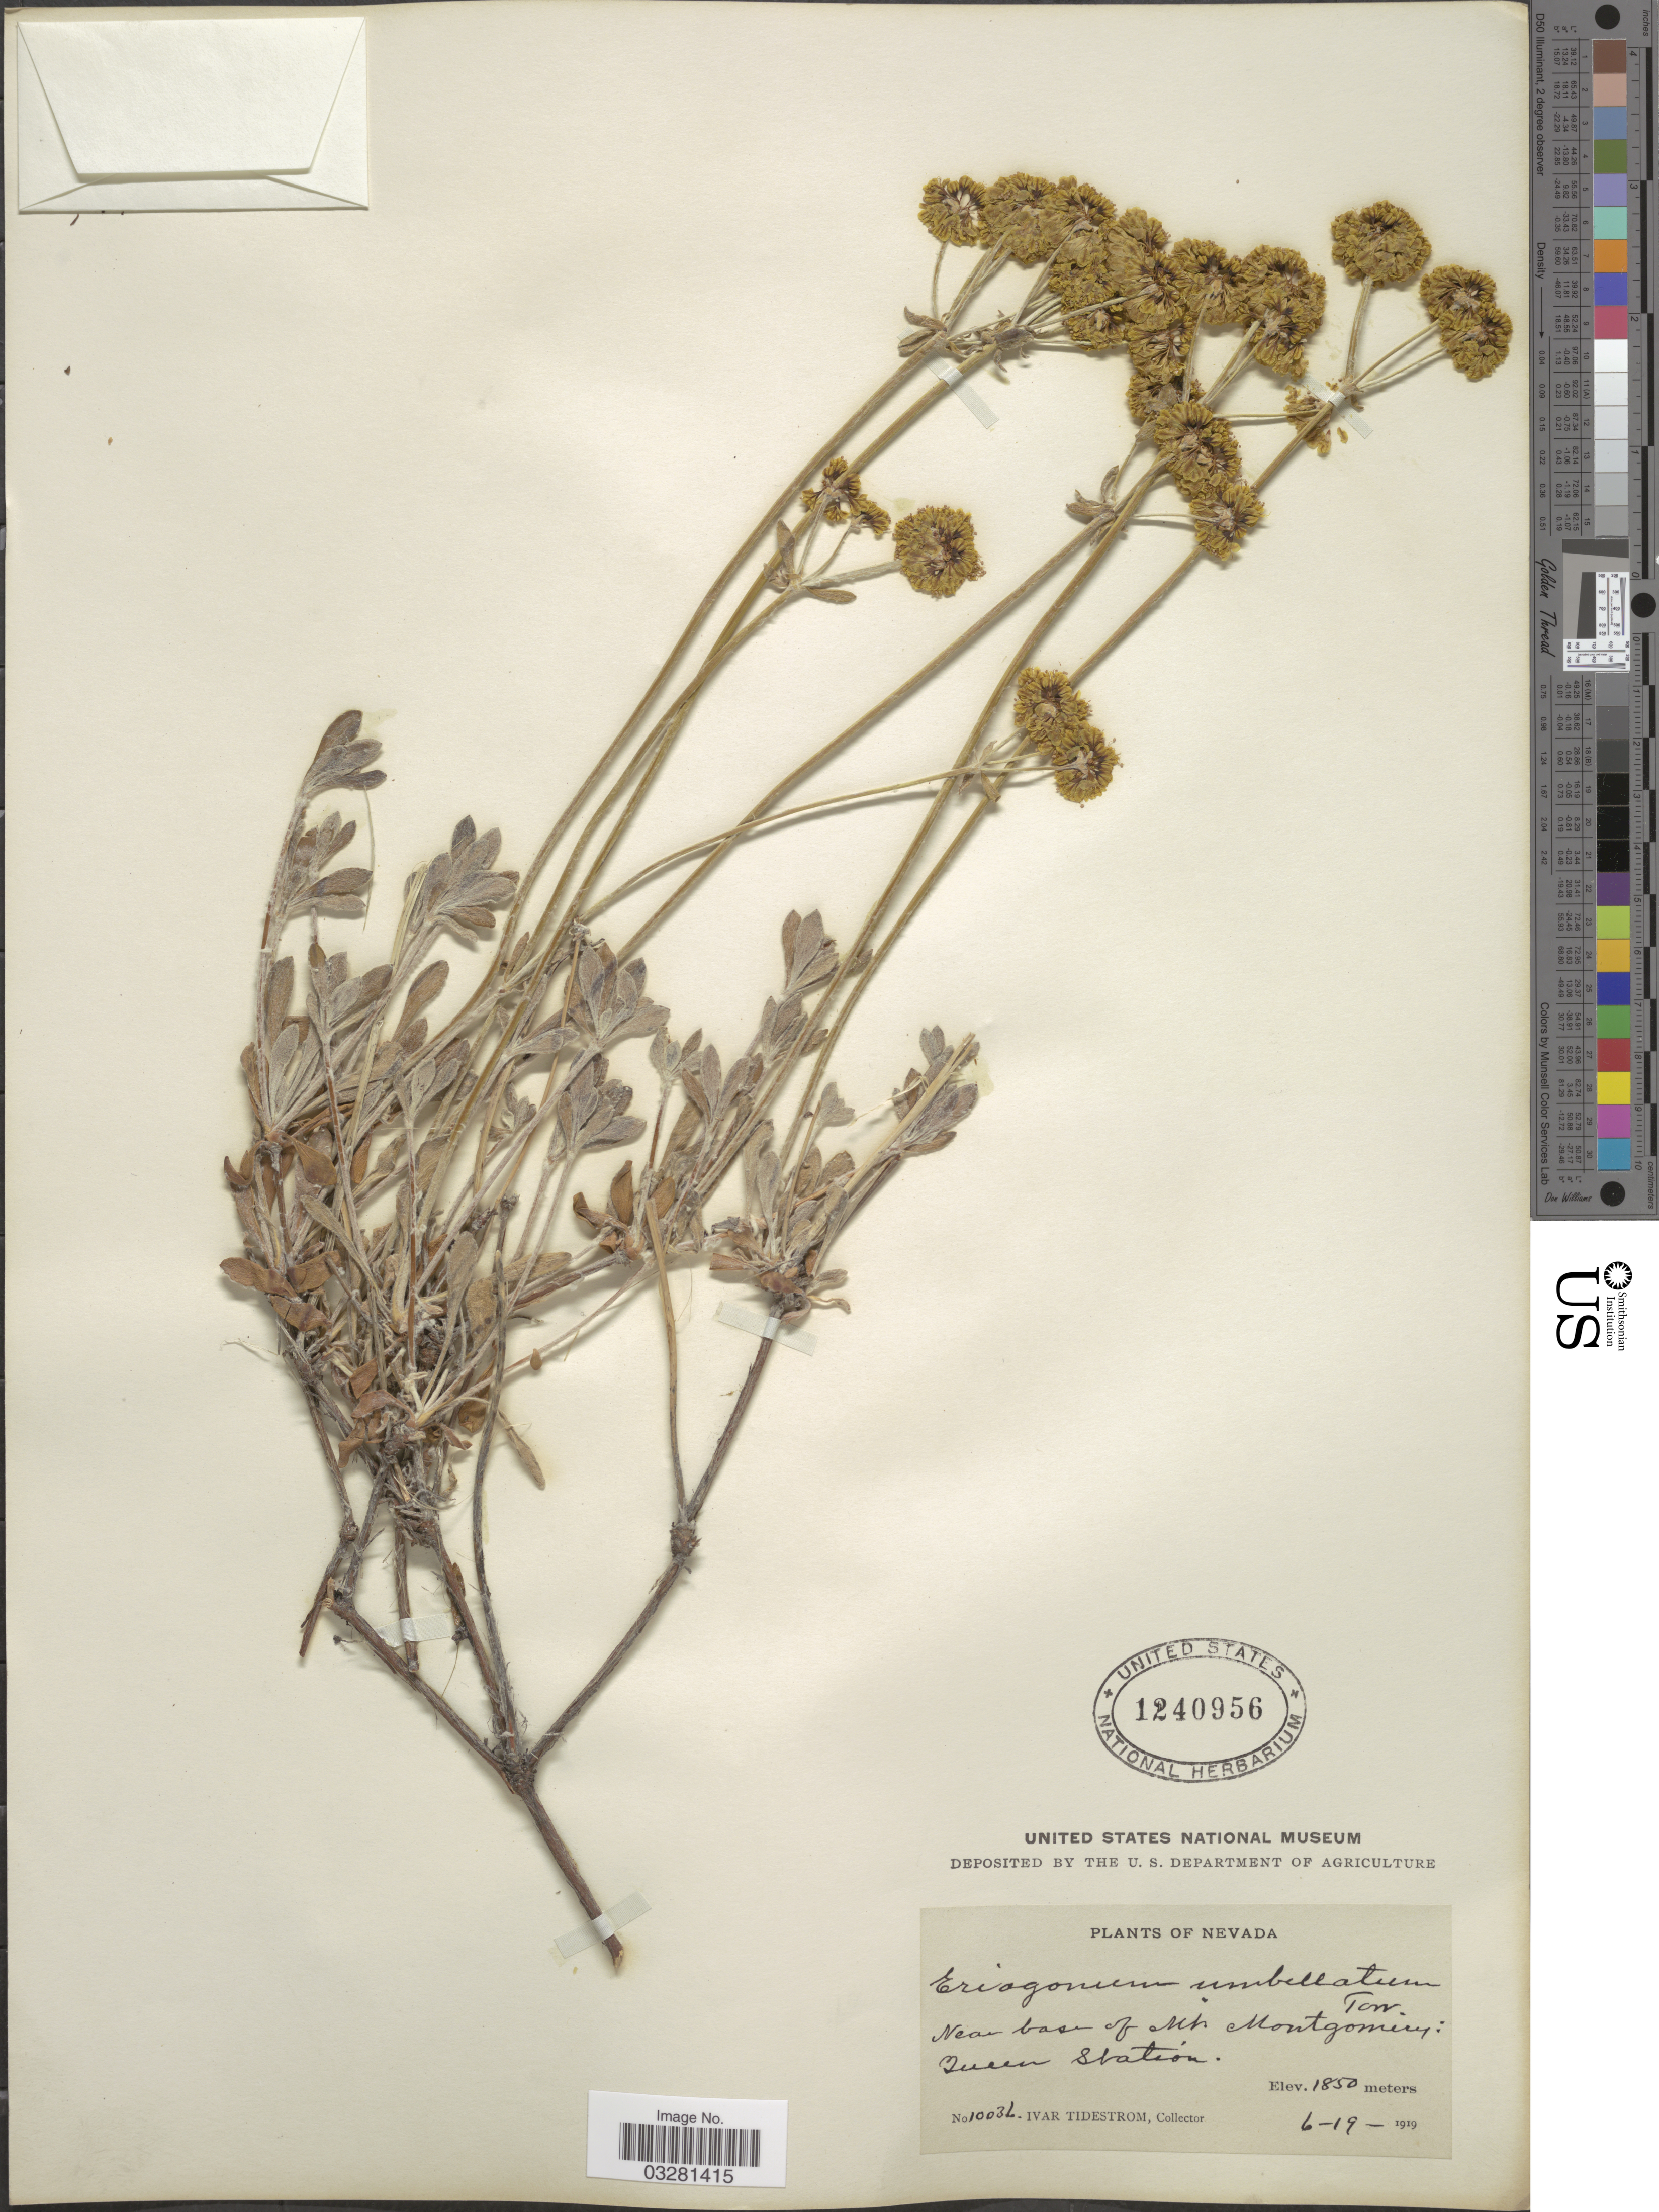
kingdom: Plantae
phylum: Tracheophyta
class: Magnoliopsida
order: Caryophyllales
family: Polygonaceae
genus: Eriogonum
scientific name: Eriogonum umbellatum var. umbellatum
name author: Torr.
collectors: I. F. Tidestrom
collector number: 10036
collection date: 1919-06-19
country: United States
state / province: Nevada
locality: Near base of Mt. Montgomery: Queen Station.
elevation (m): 1850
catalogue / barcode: US 1240956